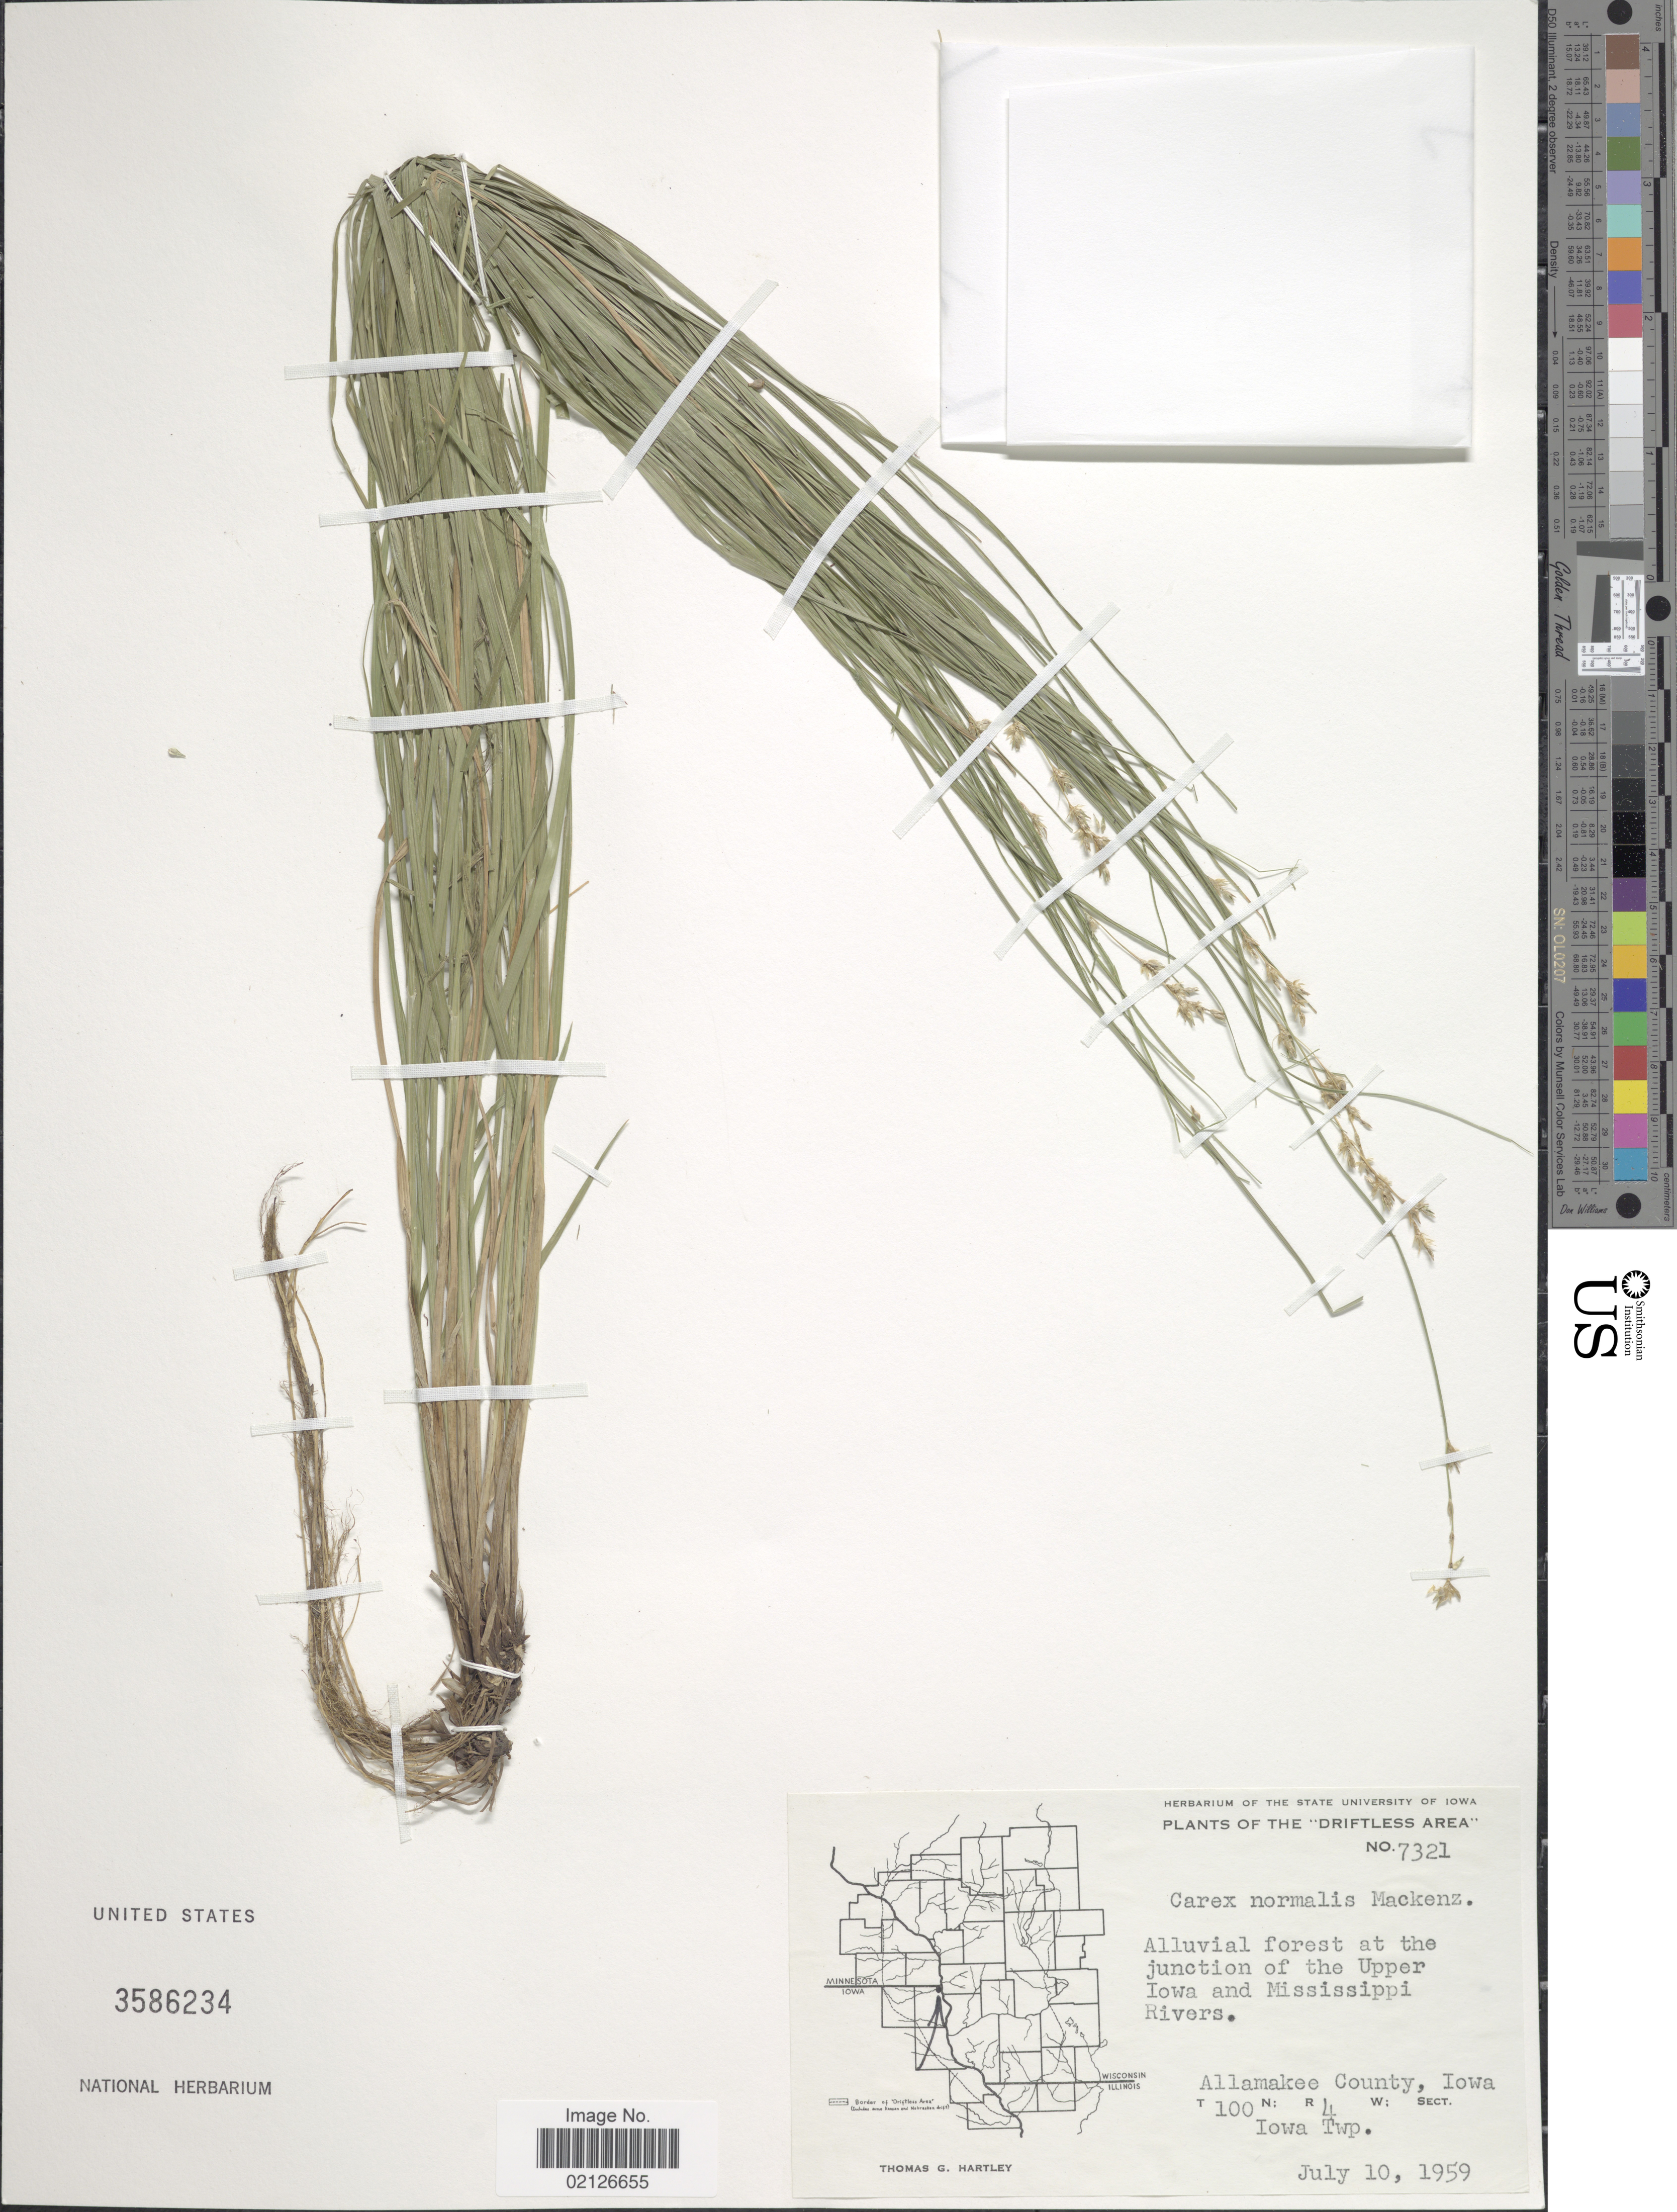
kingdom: Plantae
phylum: Tracheophyta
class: Liliopsida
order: Poales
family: Cyperaceae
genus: Carex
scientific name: Carex normalis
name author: Mack.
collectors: T. G. Hartley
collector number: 7321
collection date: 1959-07-10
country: United States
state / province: Iowa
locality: Driftless Area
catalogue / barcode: US 3586234